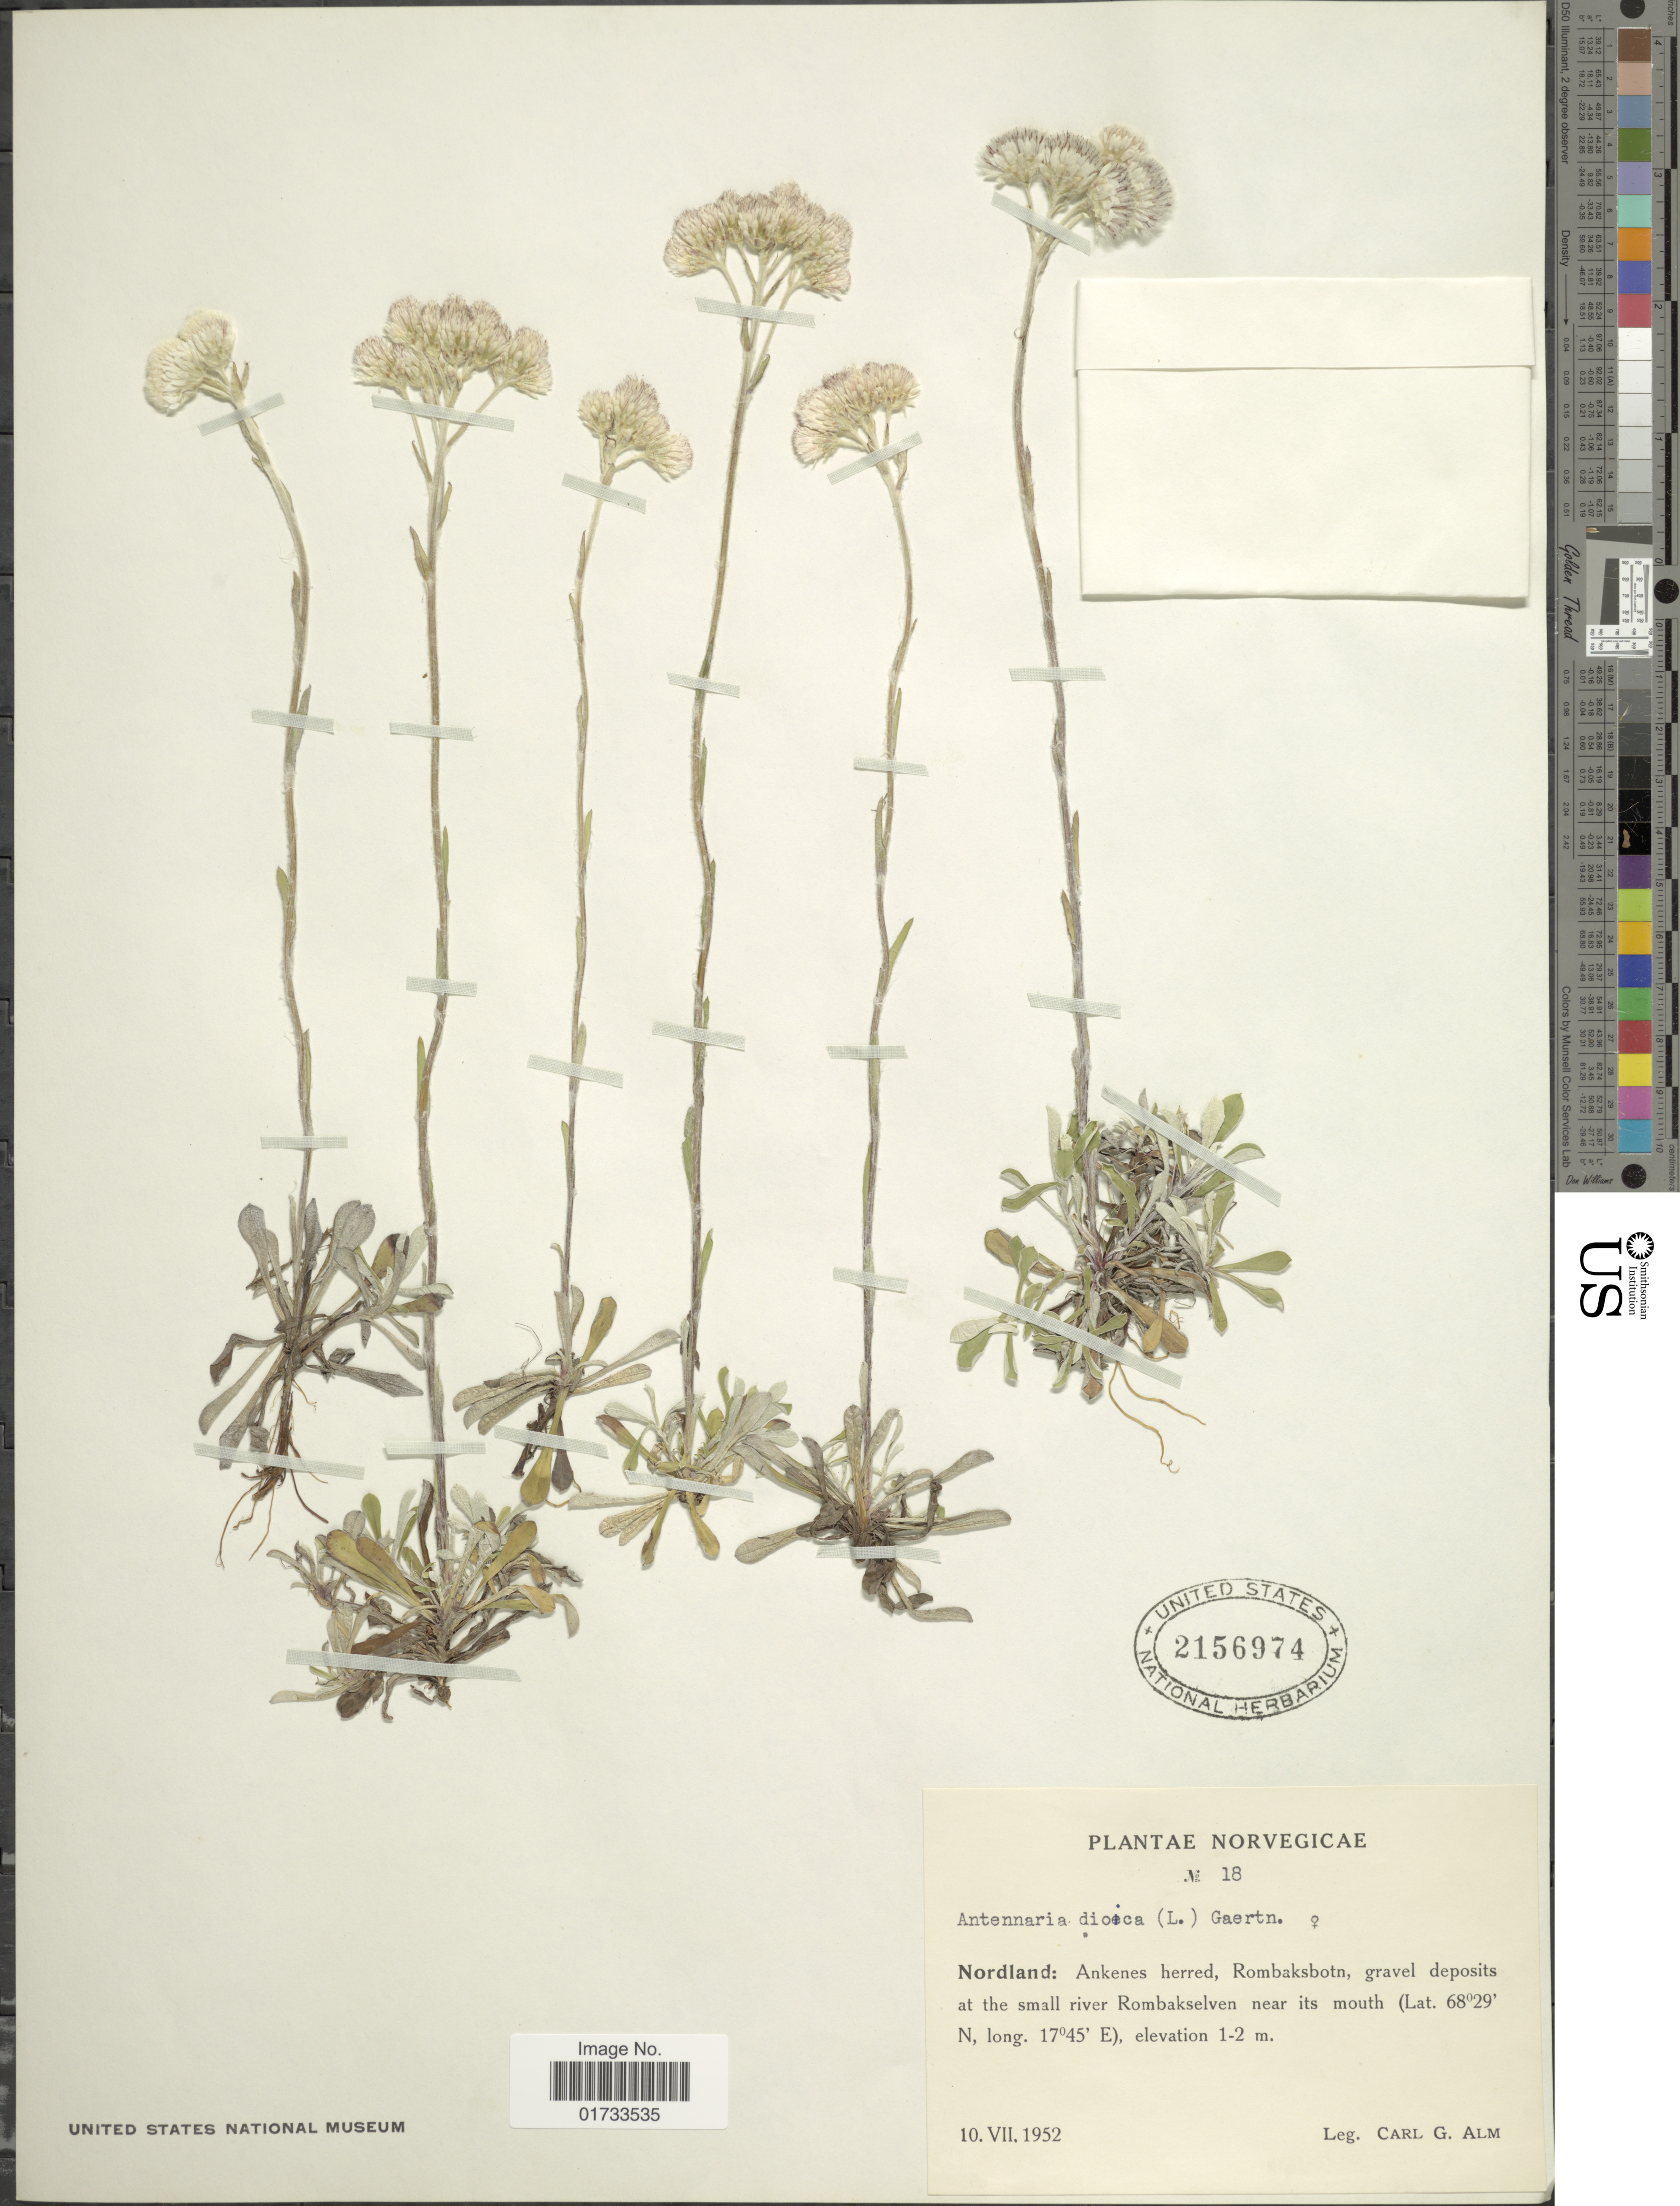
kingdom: Plantae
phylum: Tracheophyta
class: Magnoliopsida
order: Asterales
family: Asteraceae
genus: Antennaria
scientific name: Antennaria dioica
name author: (L.) Gaertn.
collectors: C. G. Alm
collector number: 18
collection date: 1952-07-10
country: Norway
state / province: Nordland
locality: Ankenes herred, Rombaksbotn, gravel deposits at the small river Rombakselven near its mouth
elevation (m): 1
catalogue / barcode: US 2156974